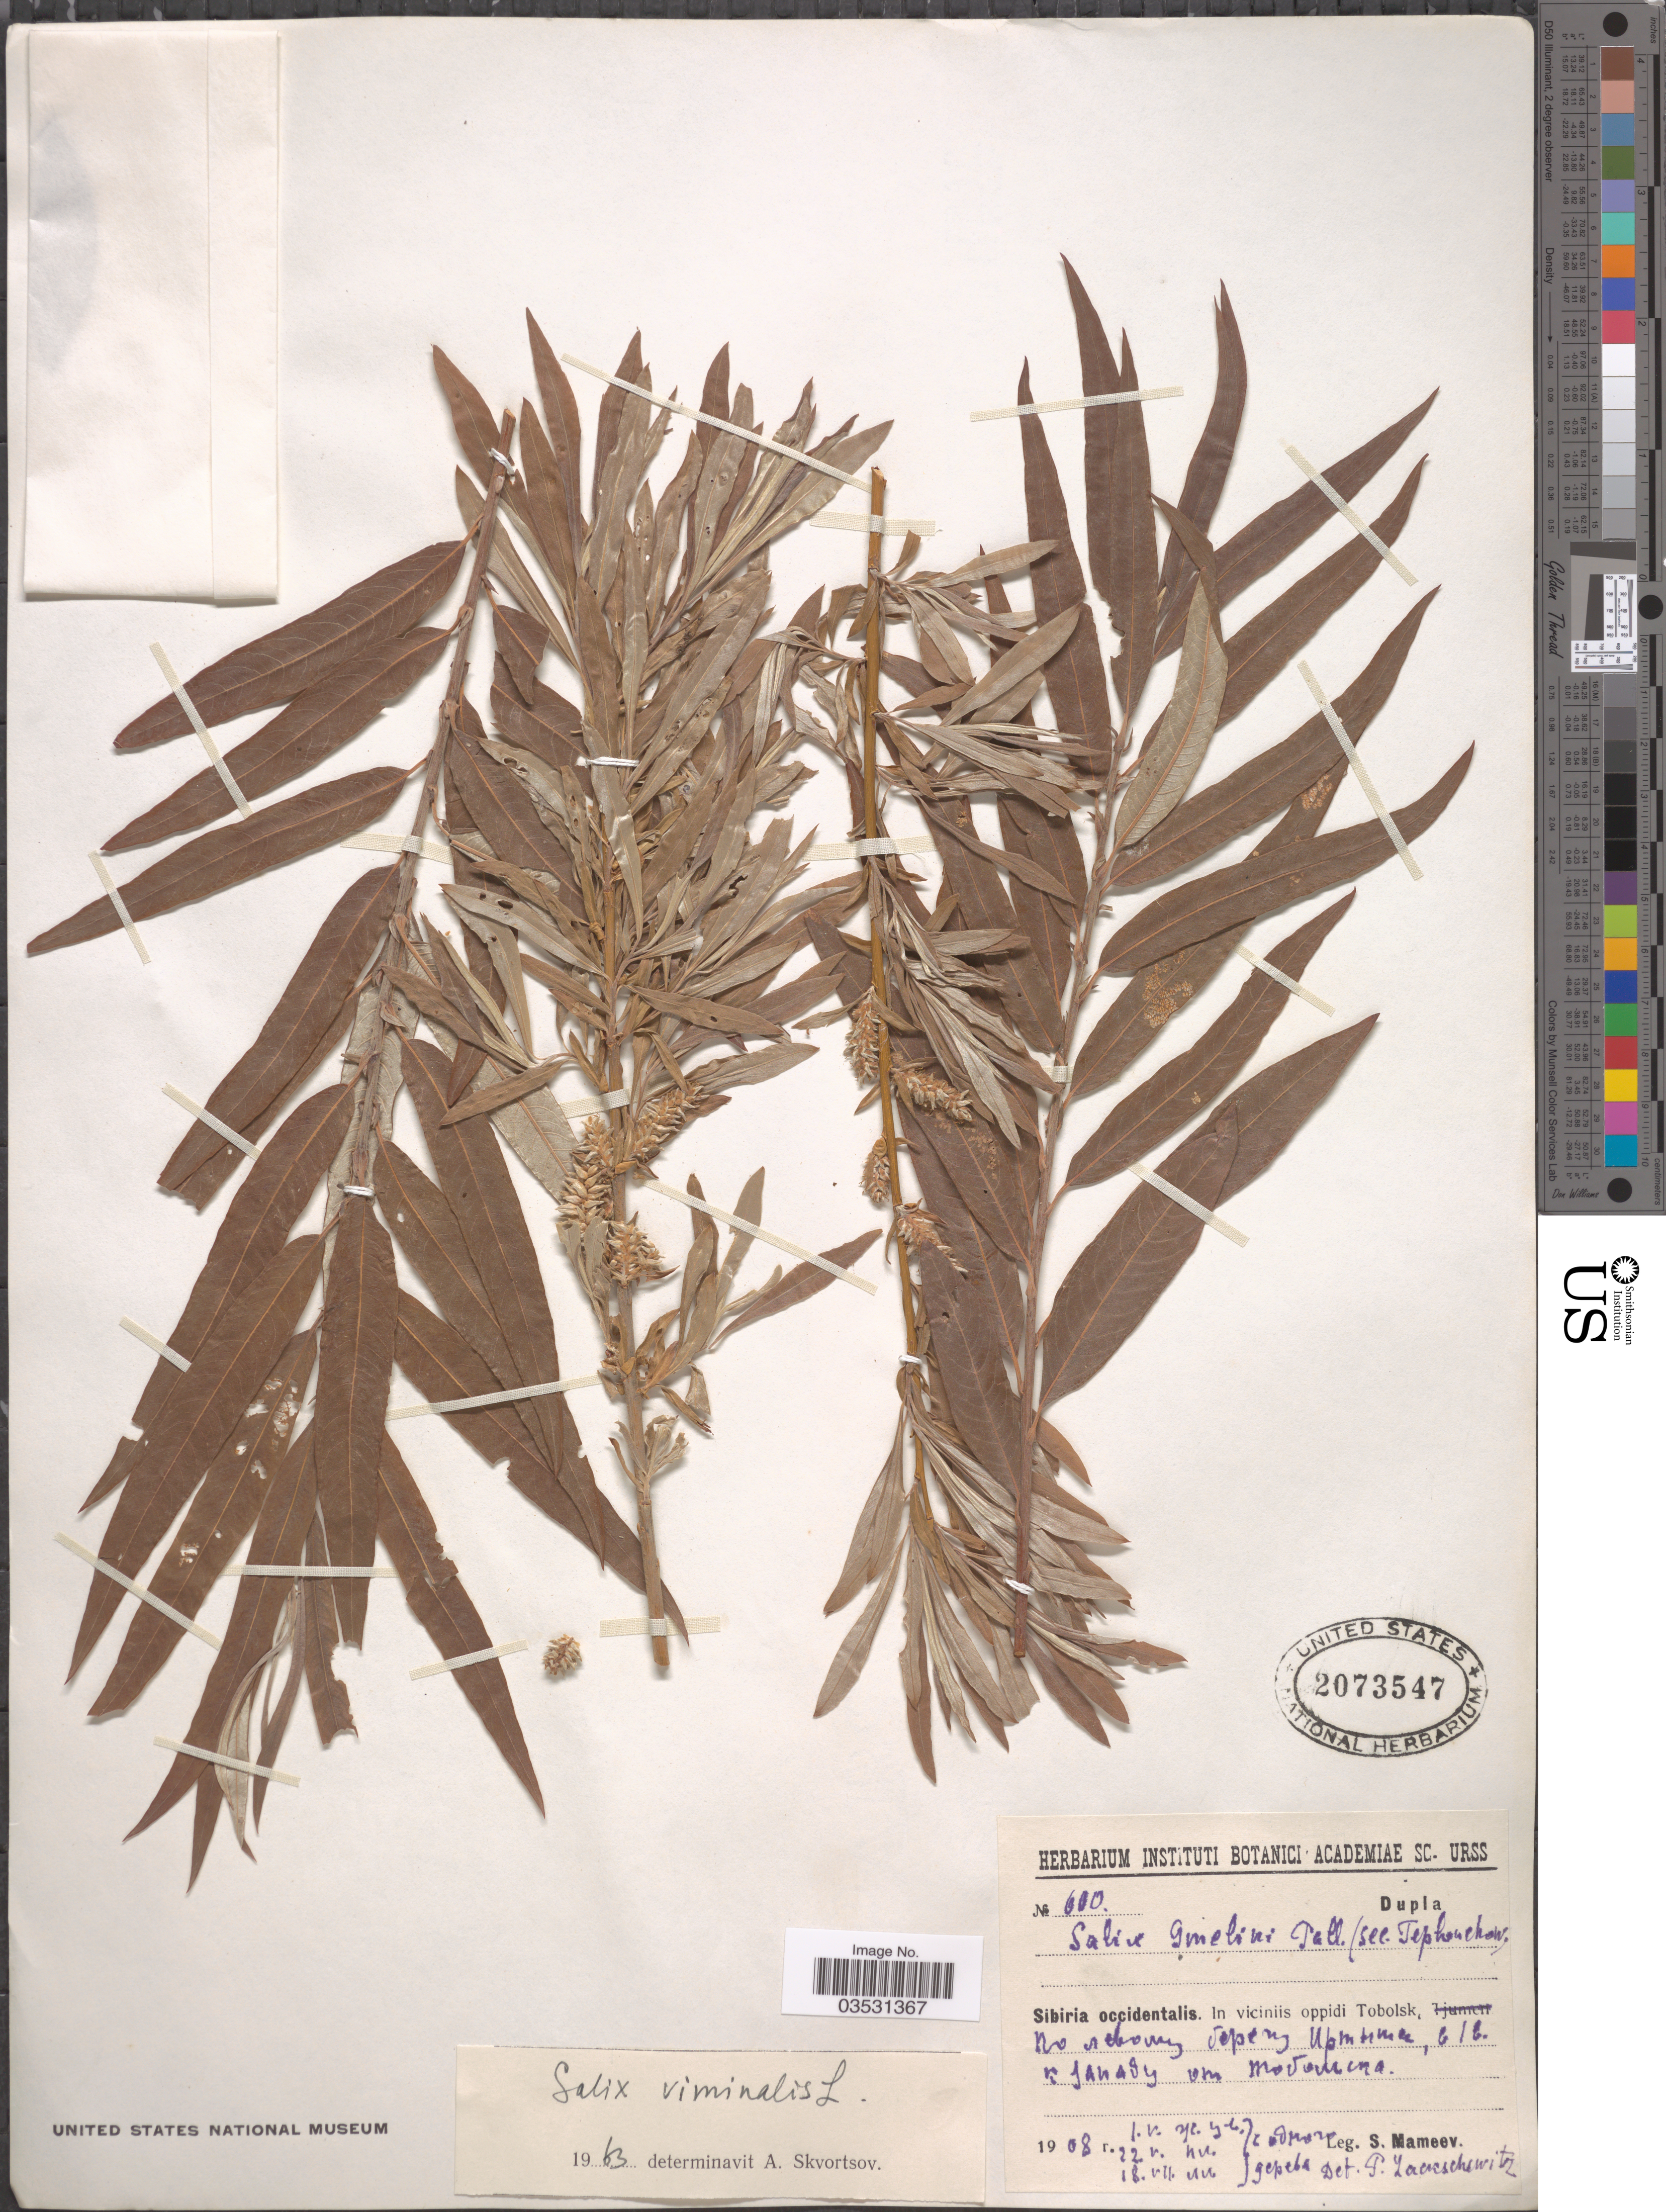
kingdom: Plantae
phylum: Tracheophyta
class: Magnoliopsida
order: Malpighiales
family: Salicaceae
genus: Salix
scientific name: Salix viminalis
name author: L.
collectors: S. Mameev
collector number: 600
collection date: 1908-05-01/1908-07-18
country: Russian Federation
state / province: Tyumen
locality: Sibiria occidentalis. In viciniis oppidi Tobolsk, X.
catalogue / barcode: US 2073547